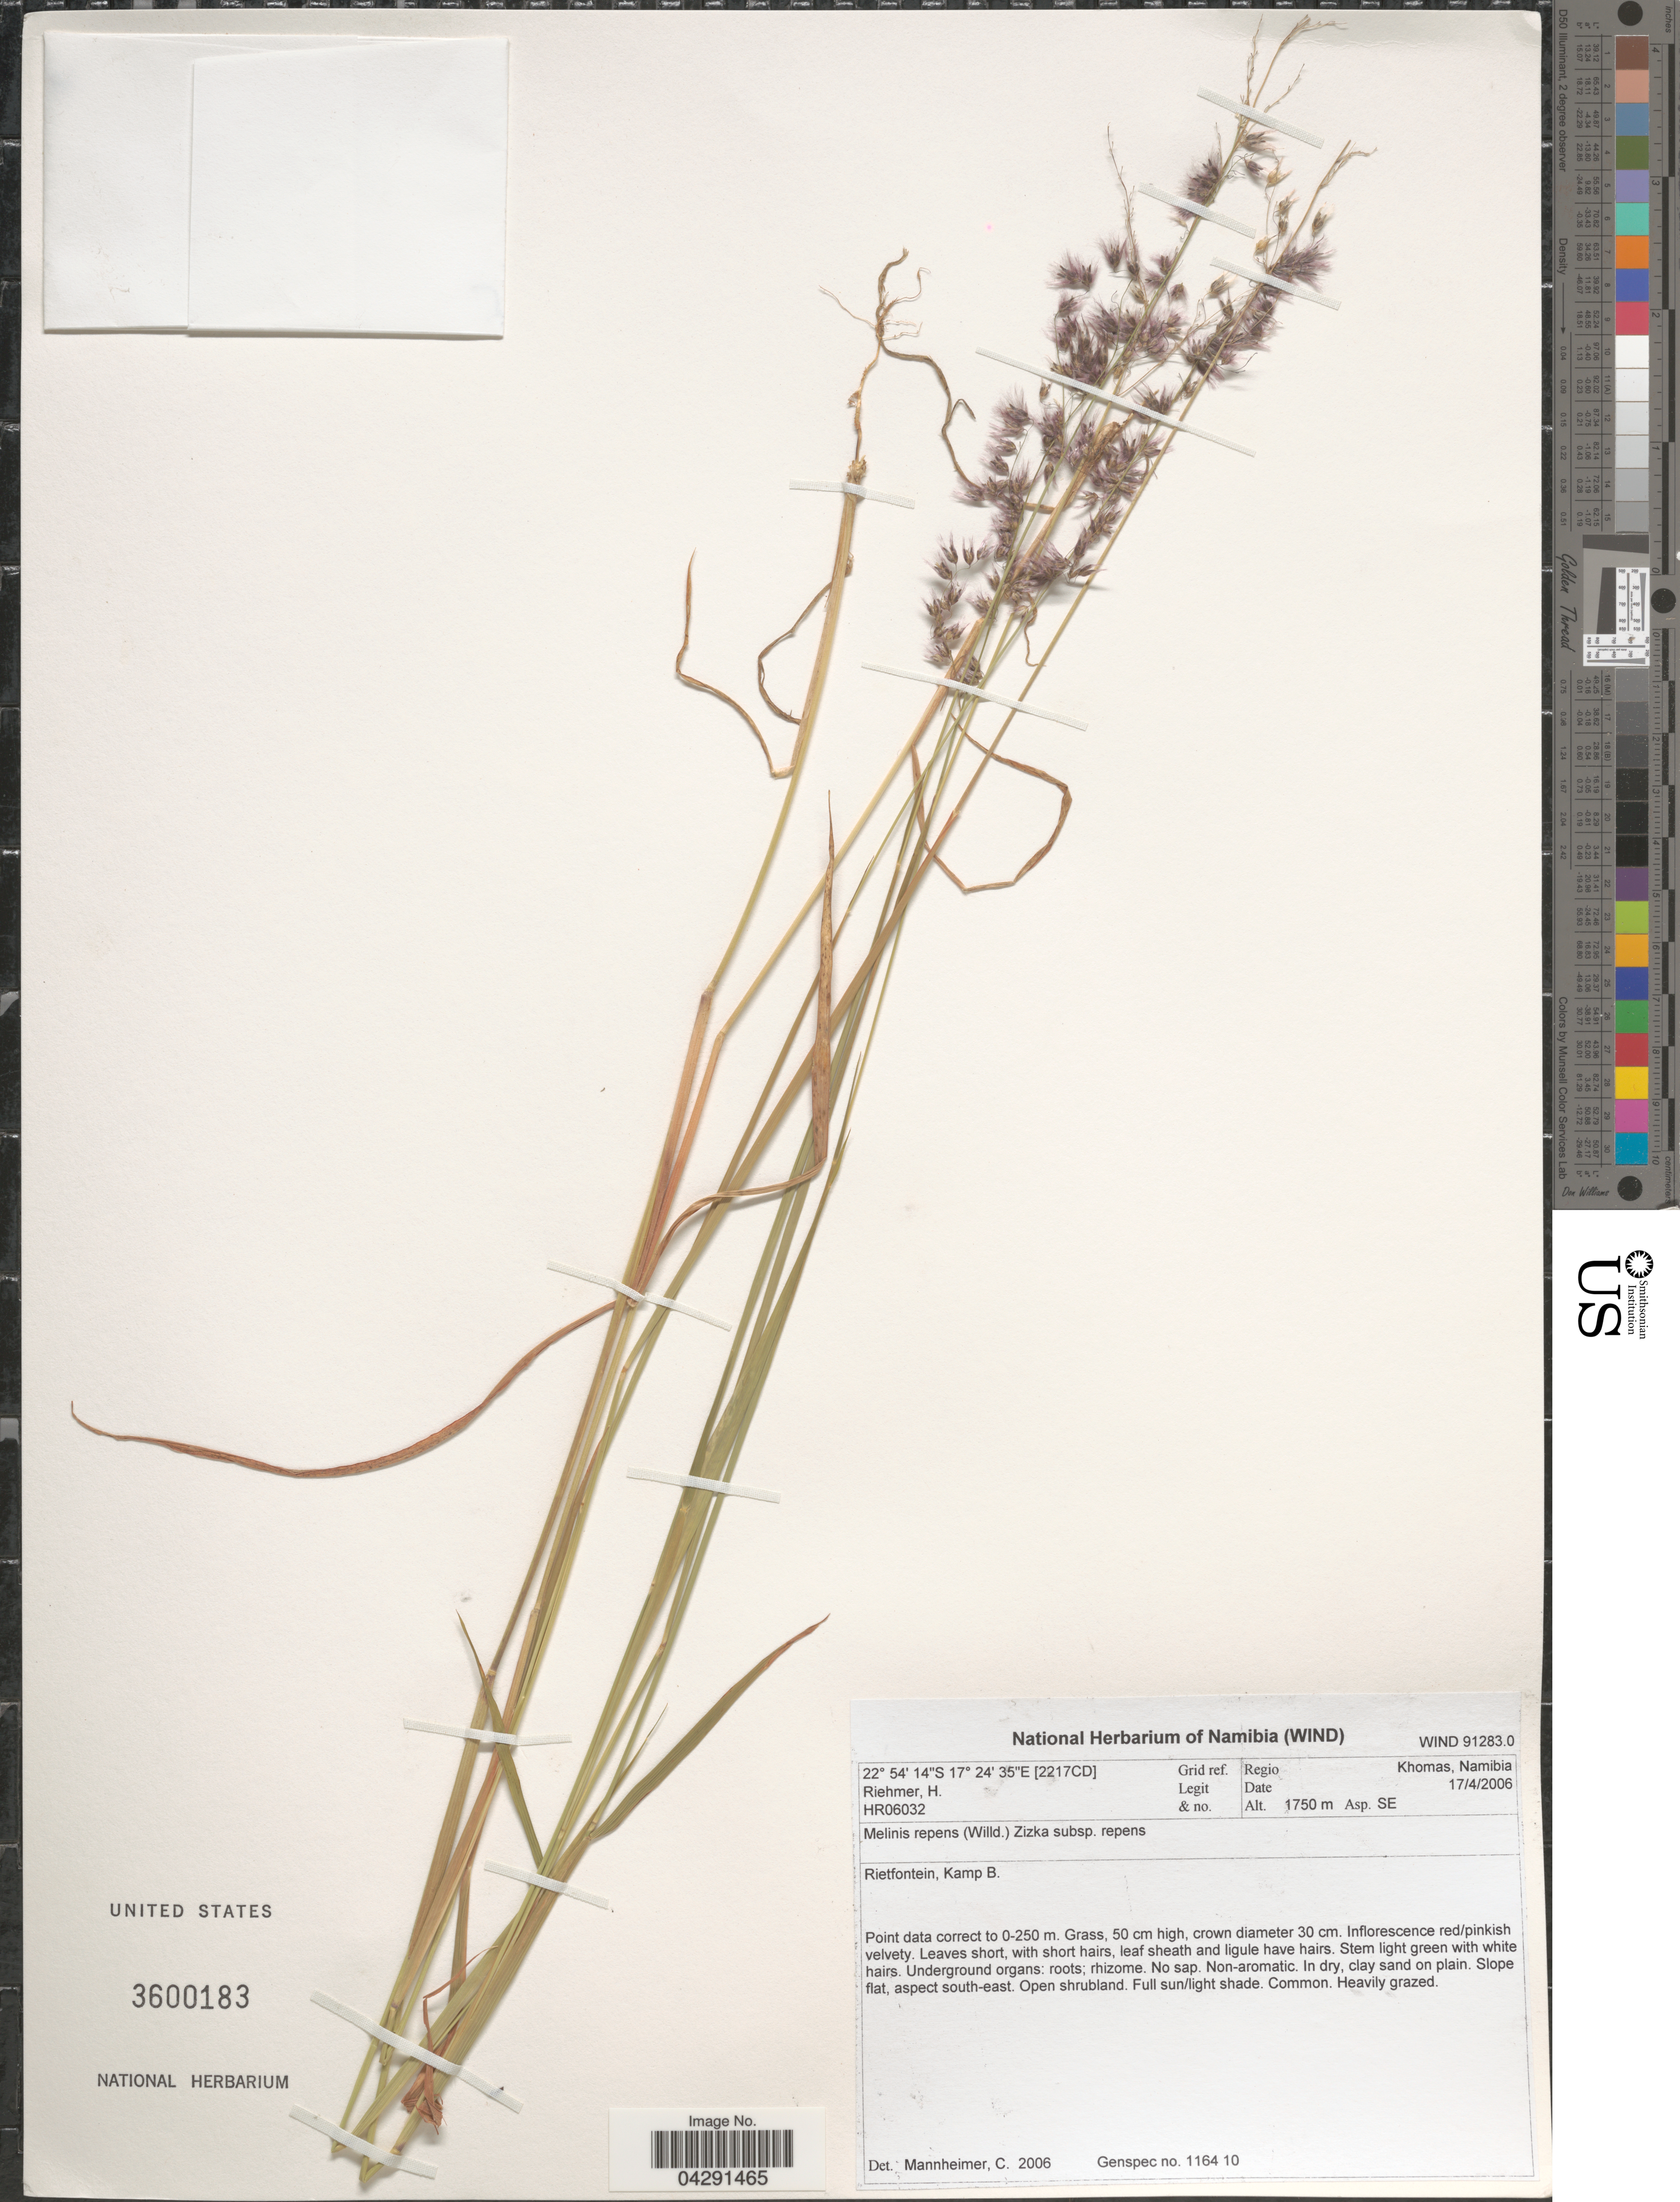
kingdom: Plantae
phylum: Tracheophyta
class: Liliopsida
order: Poales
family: Poaceae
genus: Melinis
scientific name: Melinis repens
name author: (Willd.) Zizka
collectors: H. Riehmer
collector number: HR06032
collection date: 2006-04-17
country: Namibia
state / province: Khomas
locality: [2217CD] Grid ref. Regio Khomas. Rietfontein, Kamp B.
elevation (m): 1750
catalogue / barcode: US 3600183